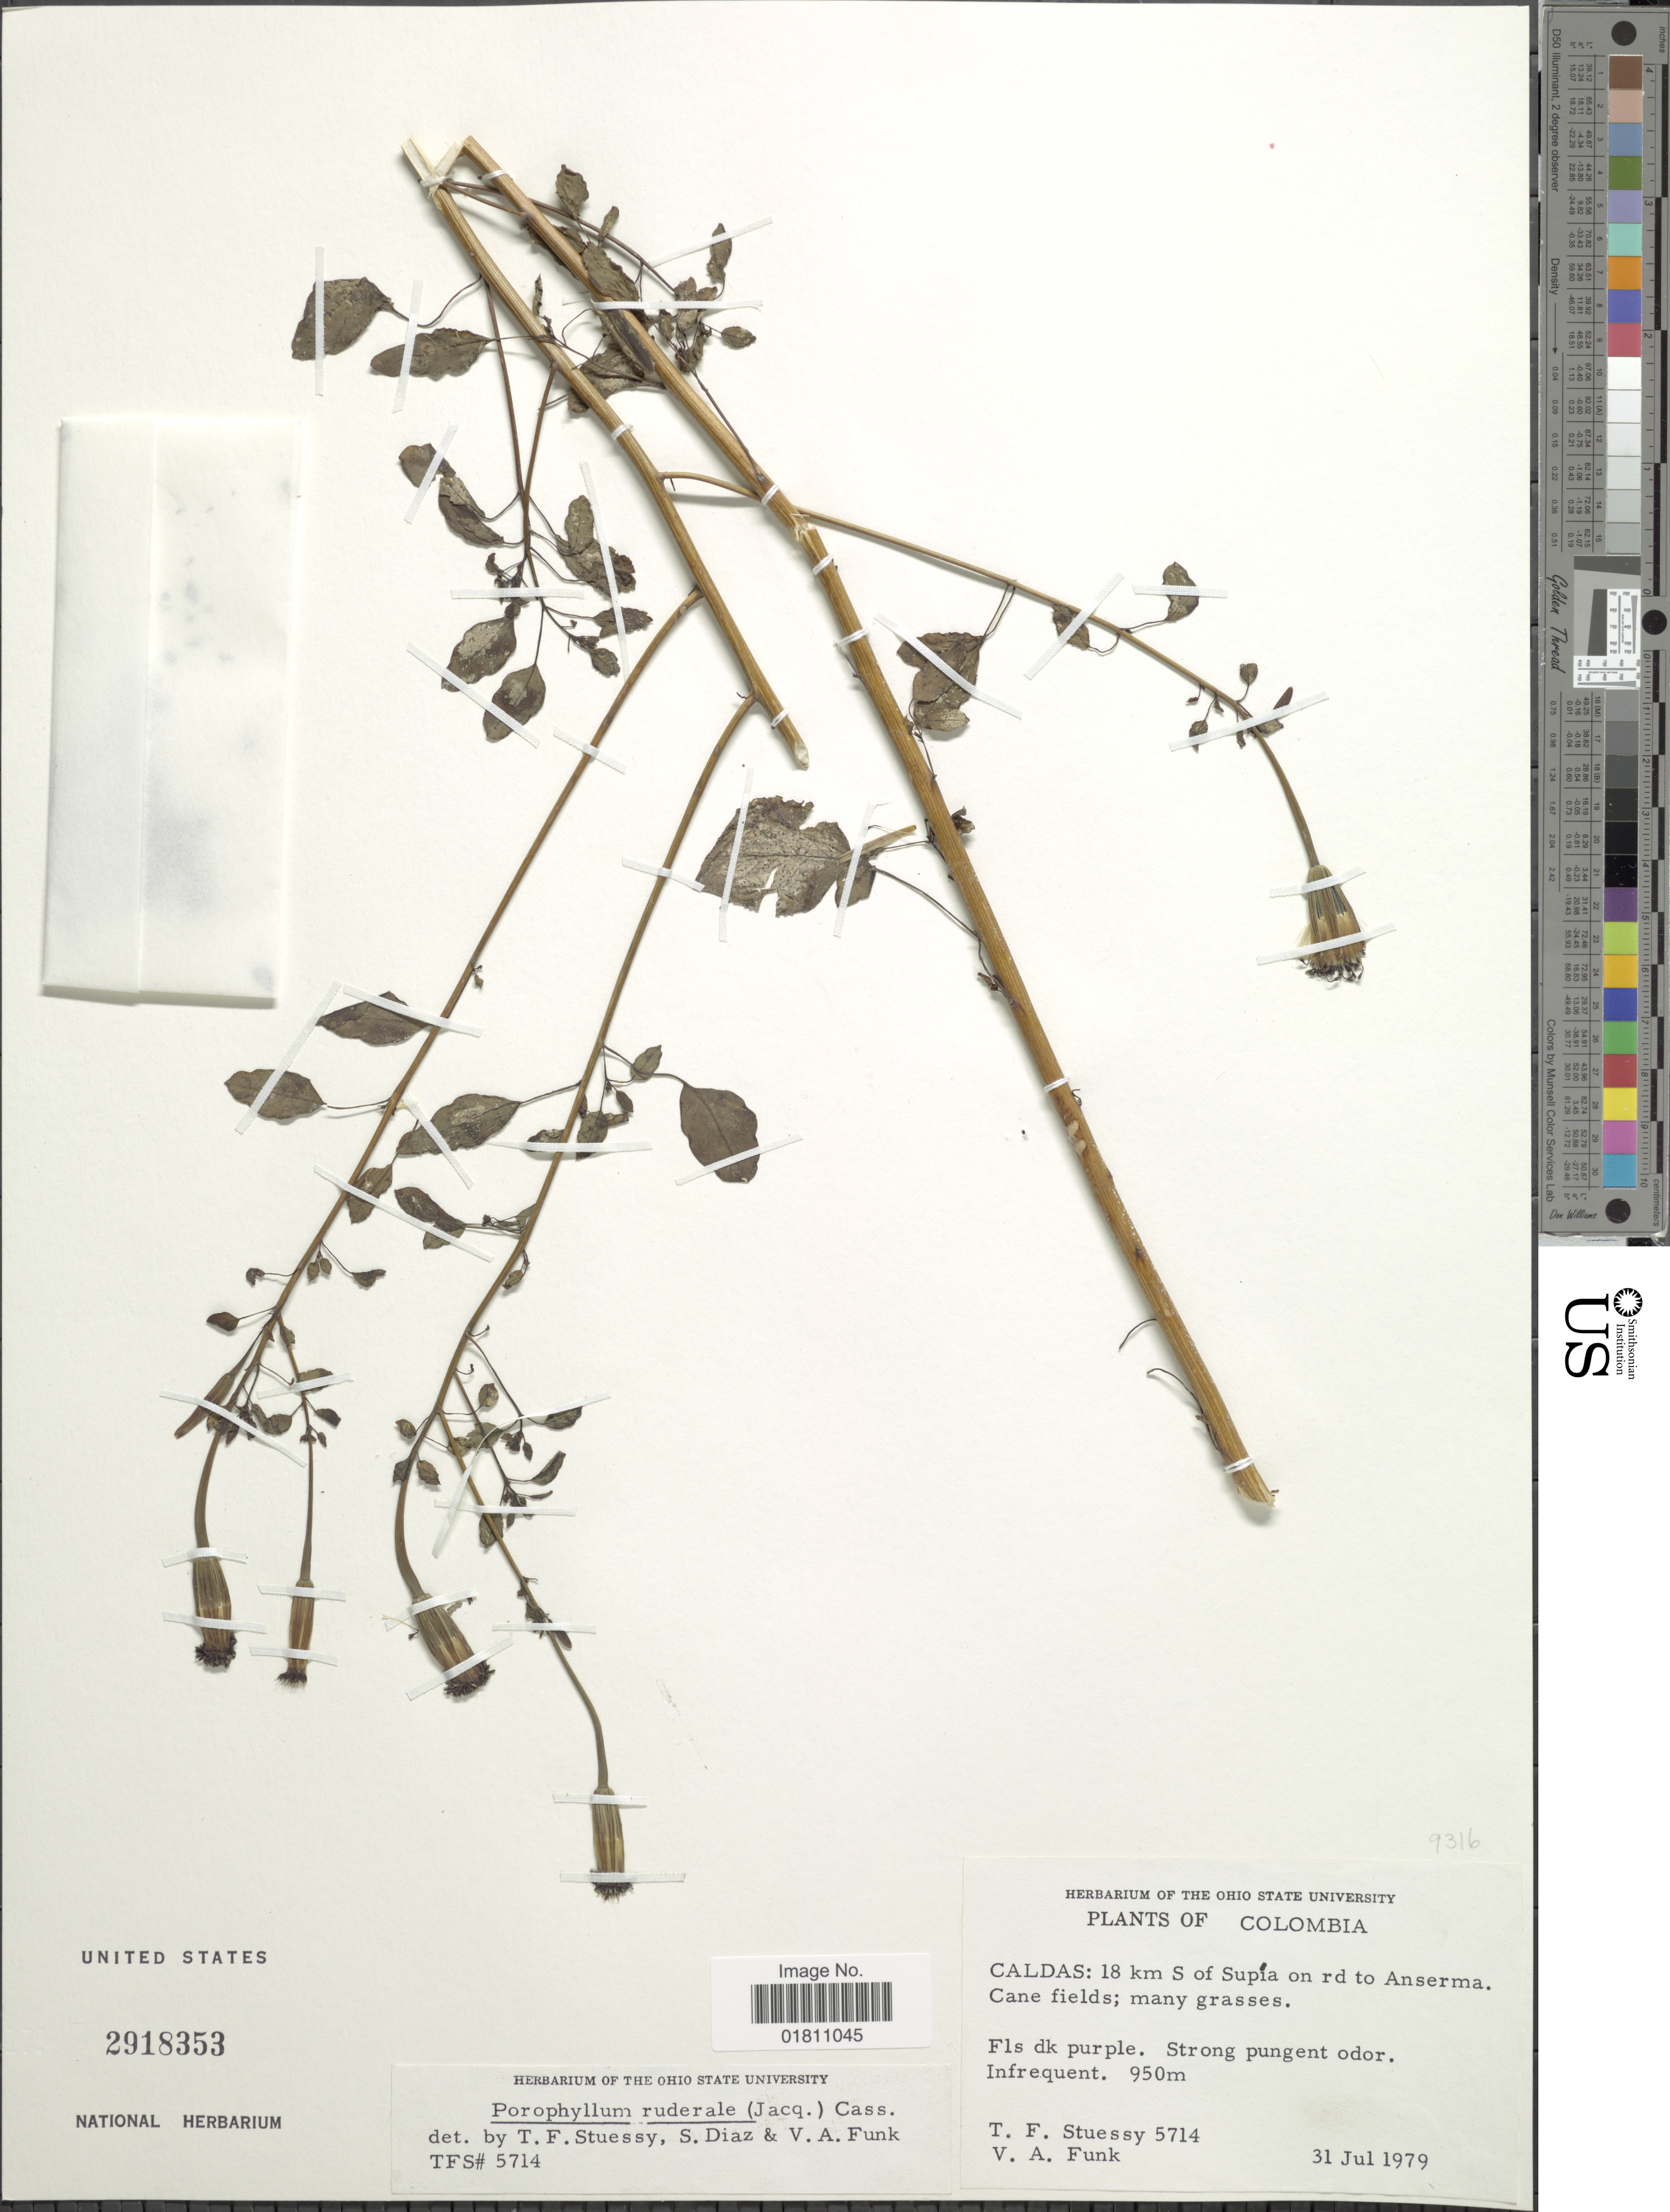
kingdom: Plantae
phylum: Tracheophyta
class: Magnoliopsida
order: Asterales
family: Asteraceae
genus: Porophyllum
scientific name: Porophyllum ruderale subsp. ruderale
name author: (Jacq.) Cass.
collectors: T. Steussy & V. Funk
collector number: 5714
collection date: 1979-07-31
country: Colombia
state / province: Caldas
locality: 18 km S of Supía on rd to Anserma. Cane fields; many grasses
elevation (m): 950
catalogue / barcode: US 2918353